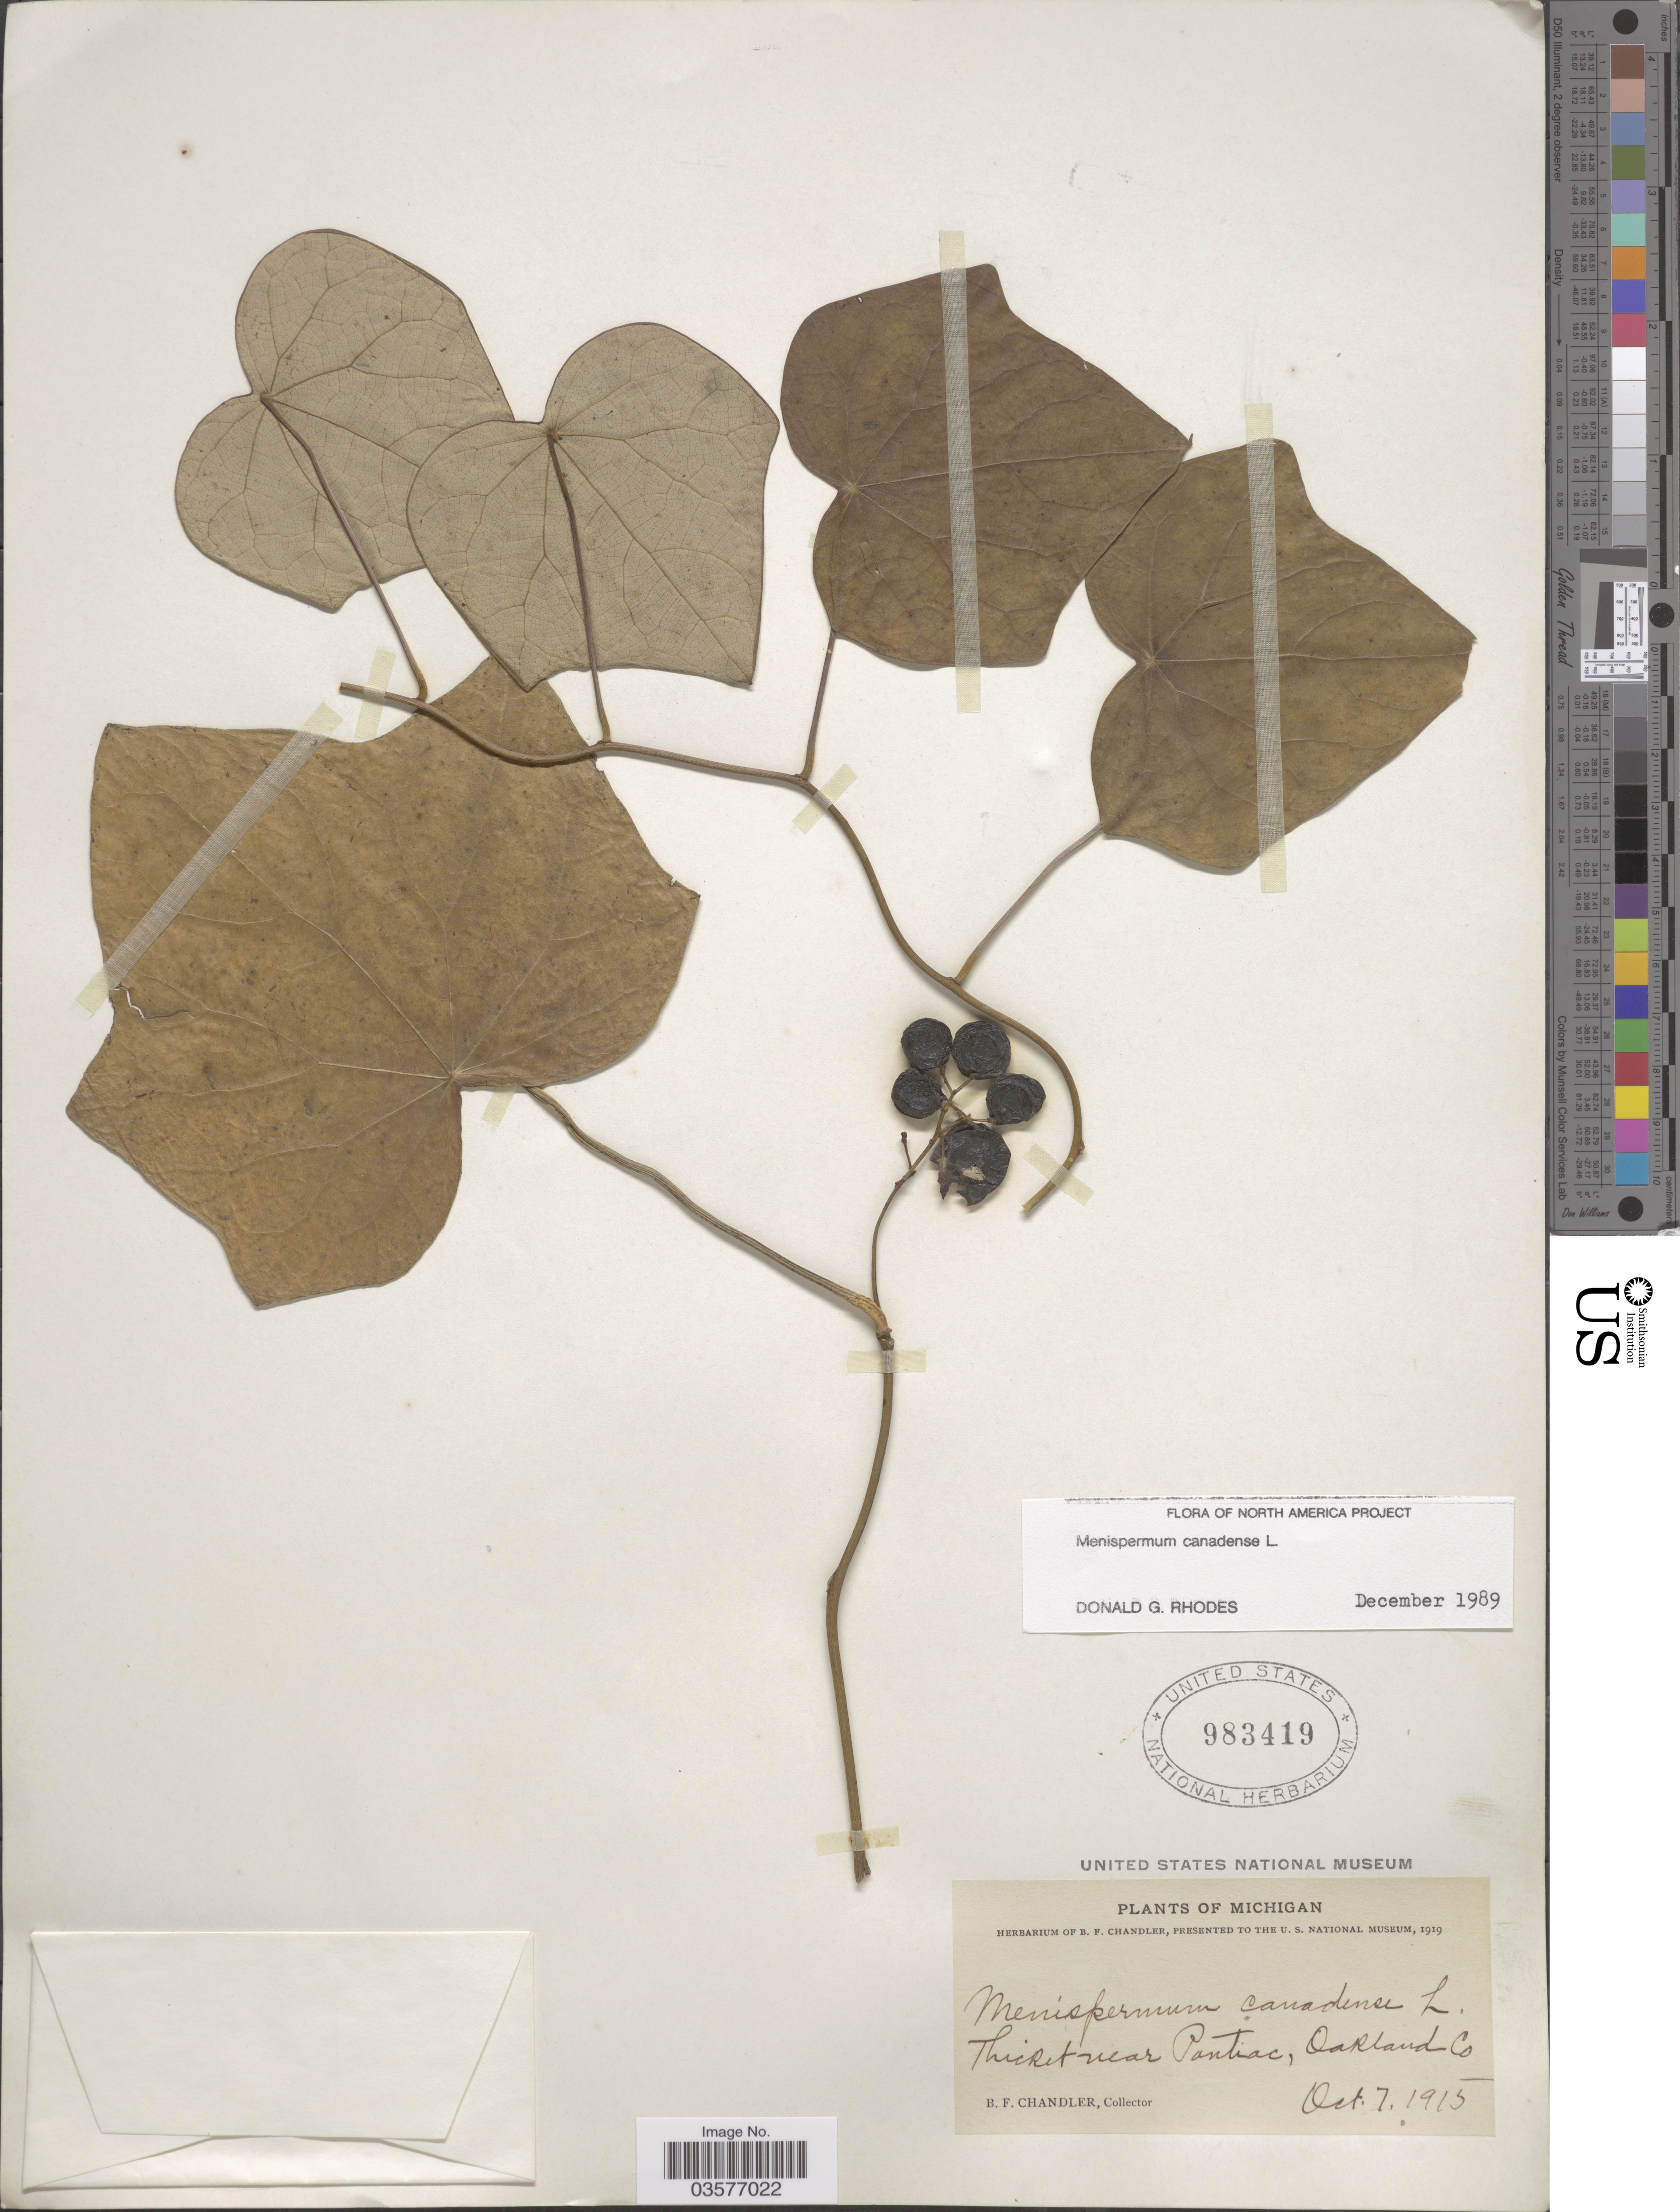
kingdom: Plantae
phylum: Tracheophyta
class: Magnoliopsida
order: Ranunculales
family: Menispermaceae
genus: Menispermum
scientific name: Menispermum canadense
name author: L.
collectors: B. F. Chandler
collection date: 1915-10-07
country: United States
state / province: Michigan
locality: Thicket near Pontiac, Oakland Co.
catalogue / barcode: US 983419